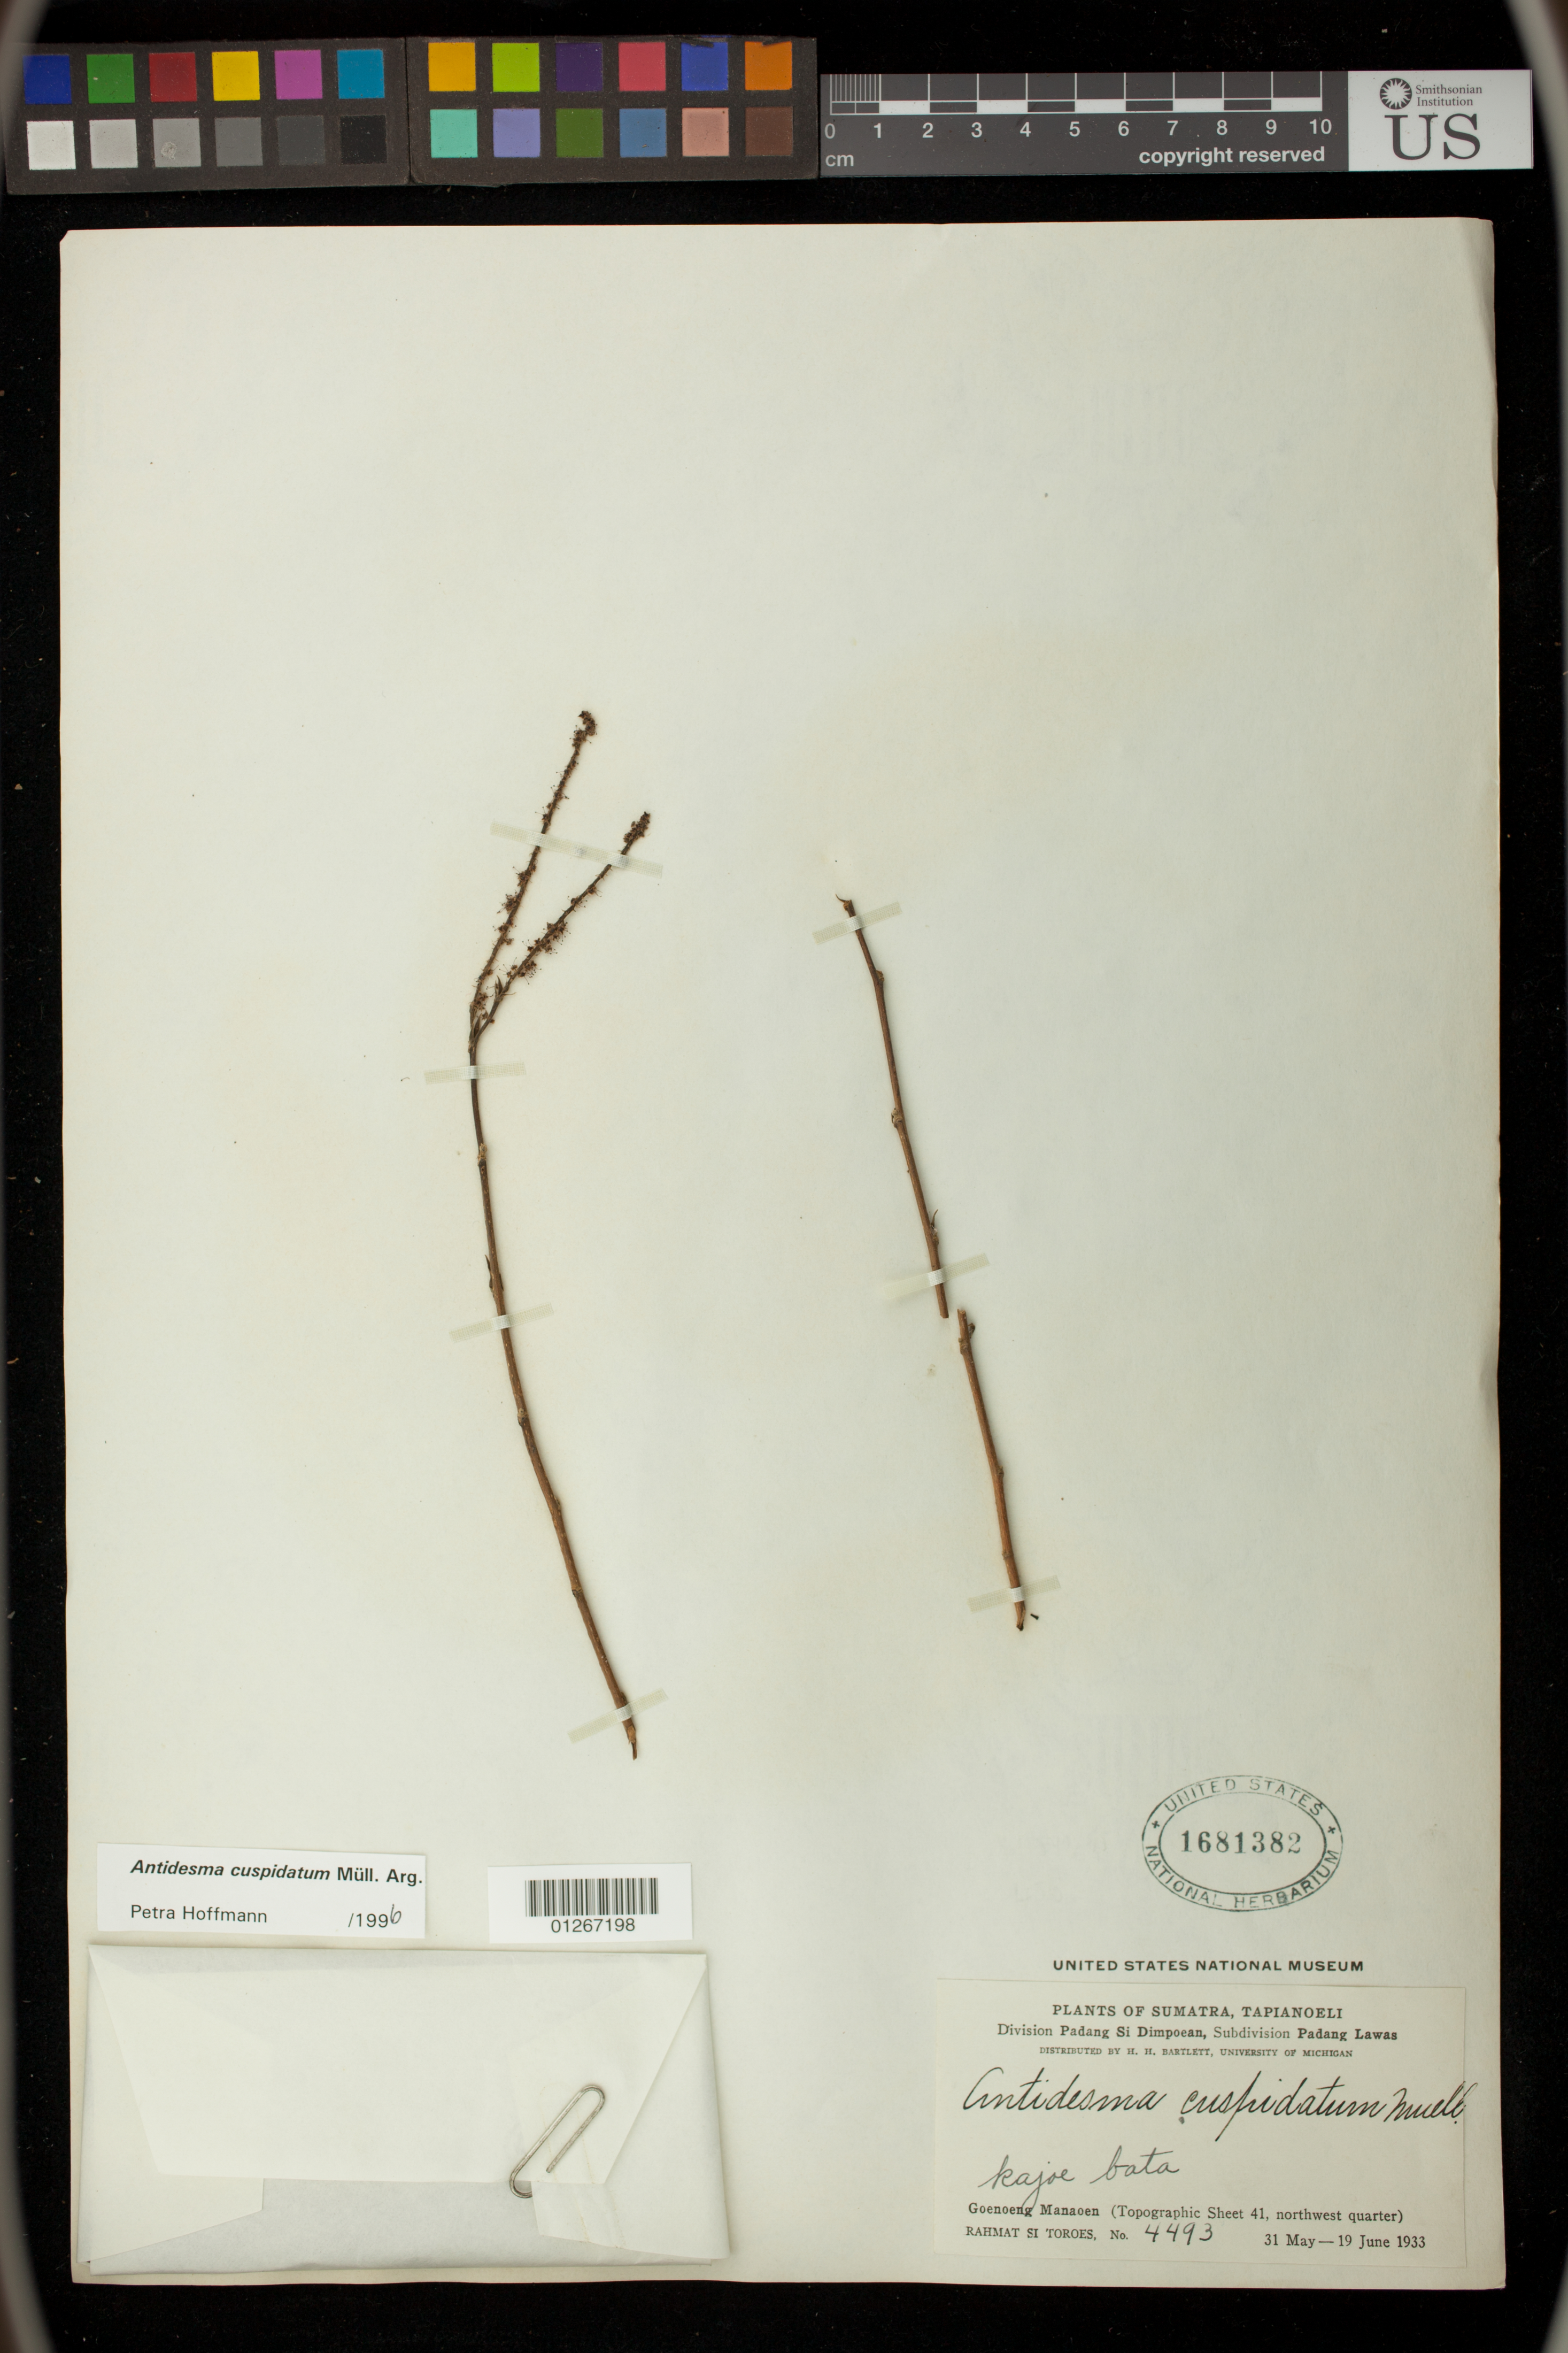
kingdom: Plantae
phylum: Tracheophyta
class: Magnoliopsida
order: Malpighiales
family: Phyllanthaceae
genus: Antidesma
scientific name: Antidesma cuspidatum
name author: Müll. Arg.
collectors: Rahmat Si Boeea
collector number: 4493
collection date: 1933-05-31/1933-06-19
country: Indonesia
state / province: Sumatra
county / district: Sumatera Utara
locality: Tapianoeli, Padang Si Dimpoean Division, Padang Lawas Subdivision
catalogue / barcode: US 1681382